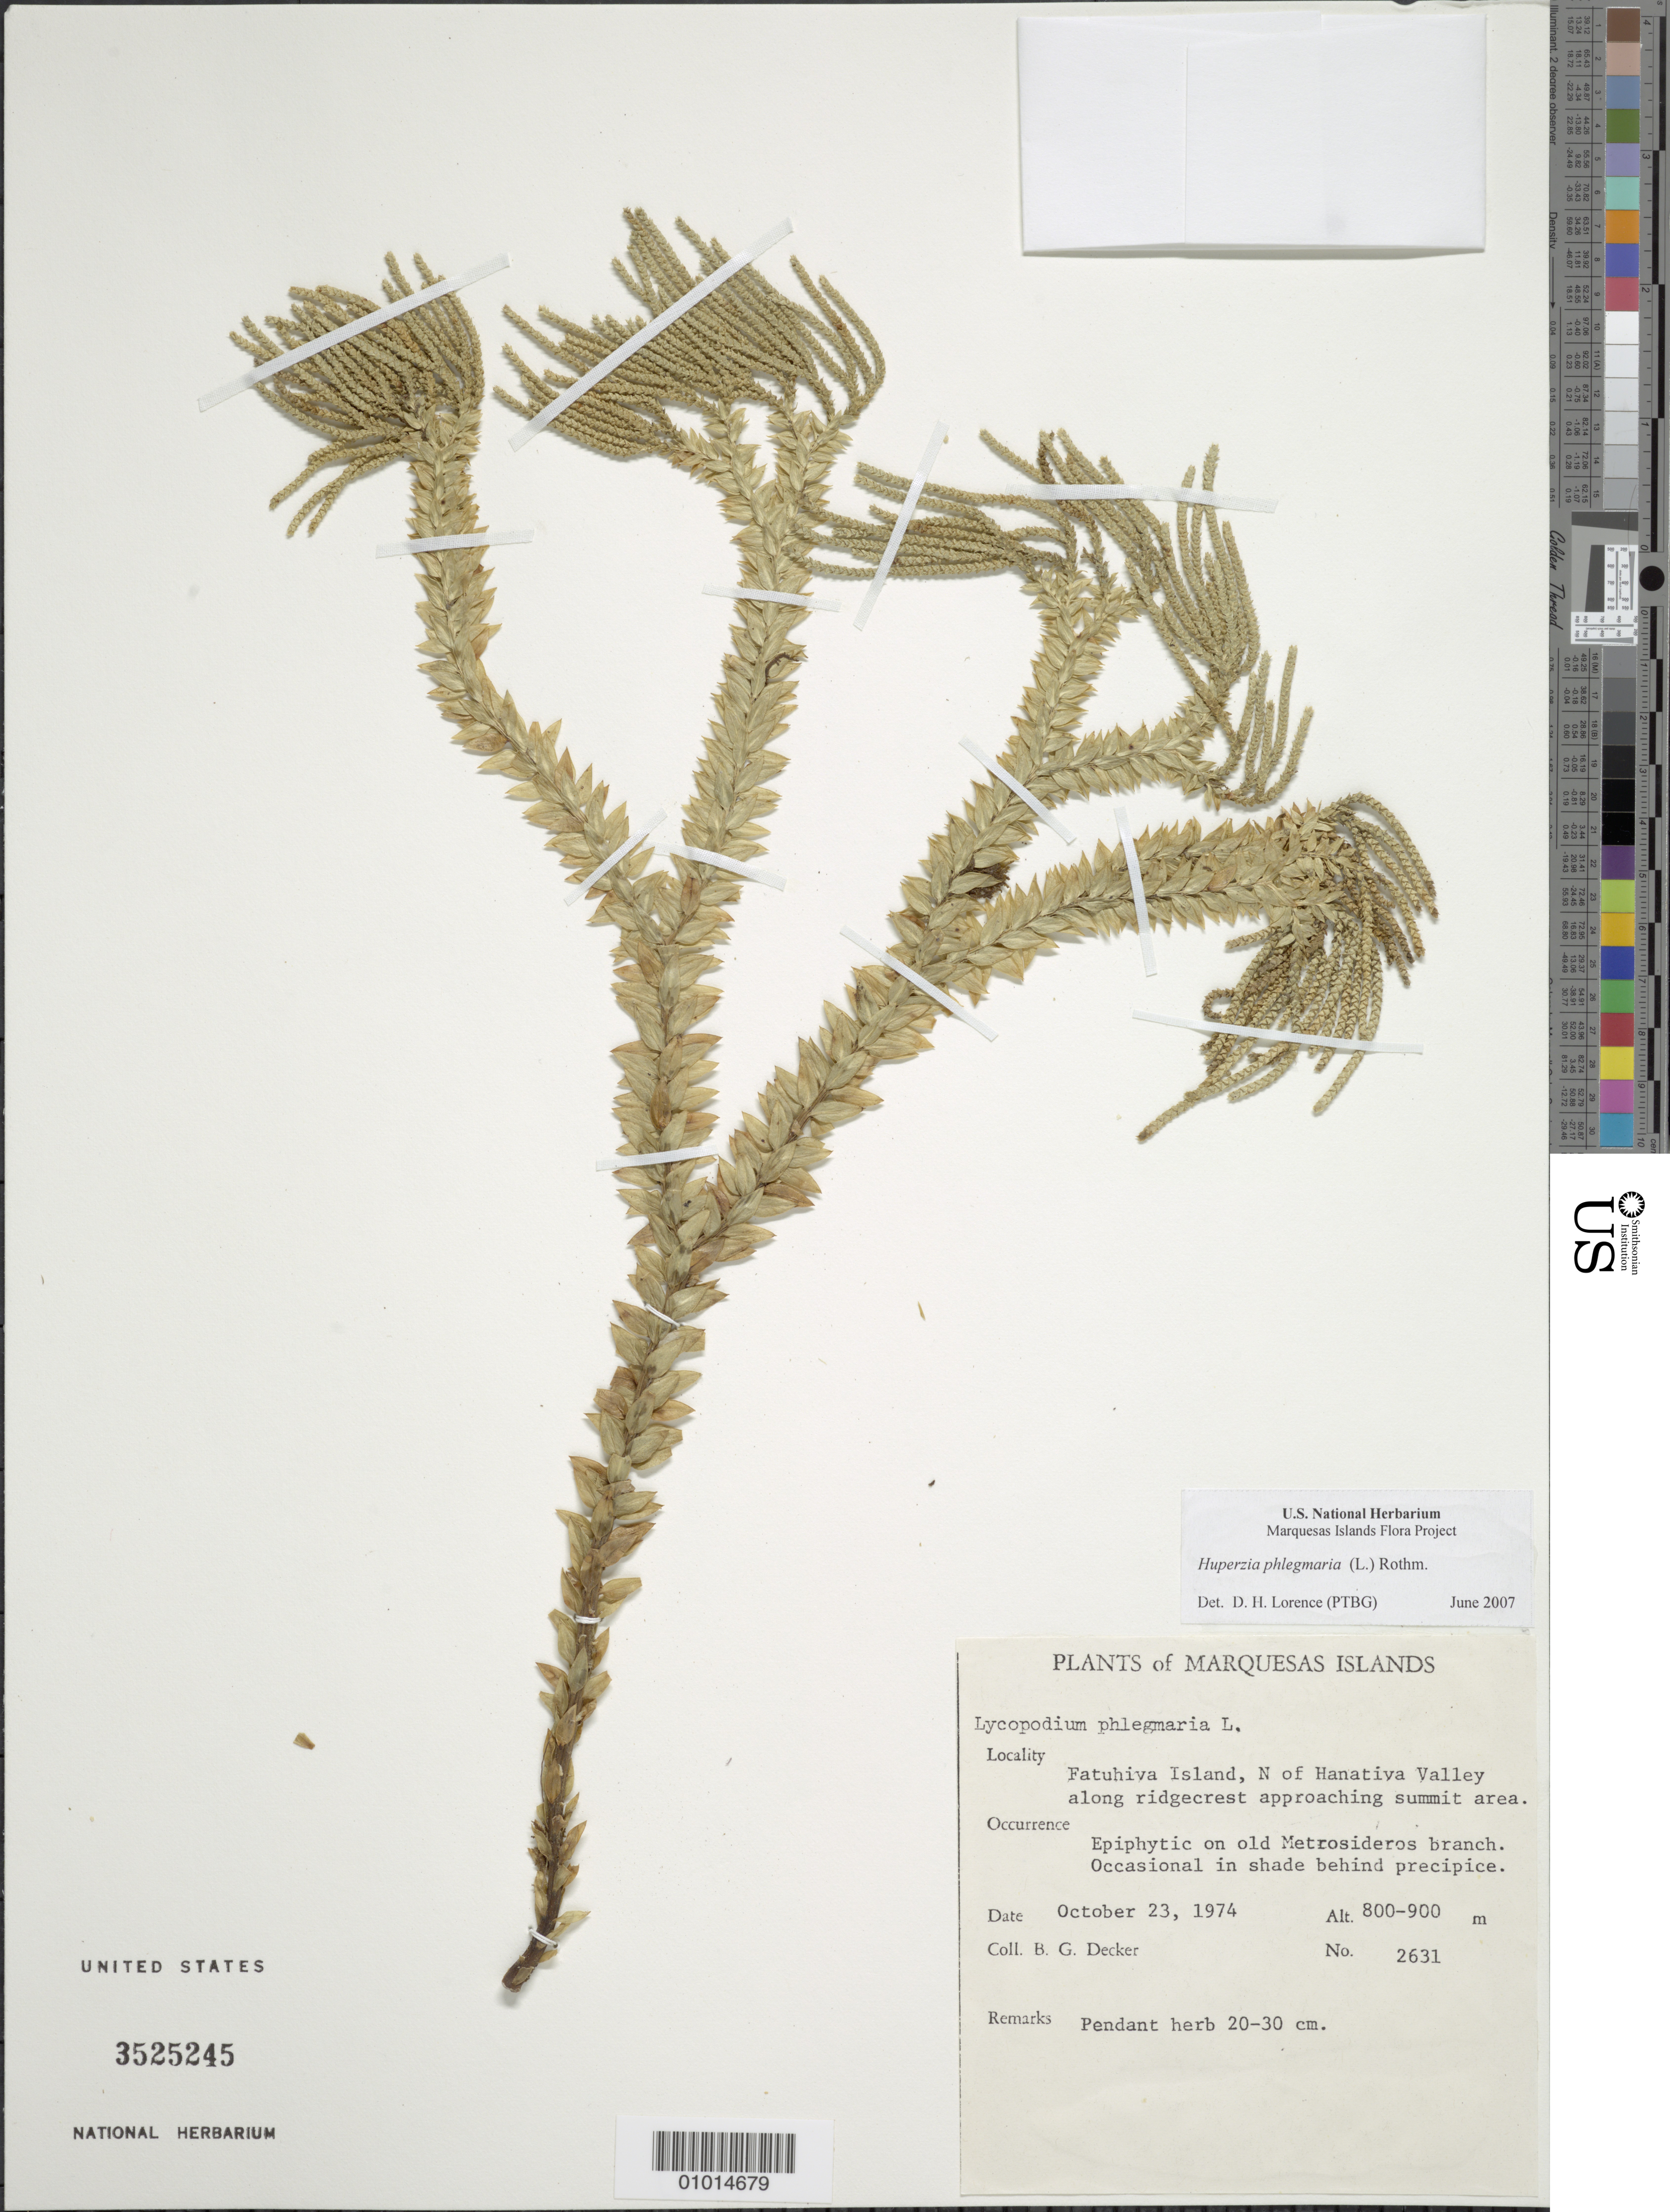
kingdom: Plantae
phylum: Tracheophyta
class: Lycopodiopsida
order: Lycopodiales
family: Lycopodiaceae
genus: Phlegmariurus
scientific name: Phlegmariurus australis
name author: (Willd.) A. R. Field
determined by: Wagner, W. L., (BOT), Smithsonian Institution - National Museum of Natural History (UNITED STATES)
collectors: B. G. Decker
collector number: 2631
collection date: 1974-10-23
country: French Polynesia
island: Fatu Hiva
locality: N. of Hanativa Valley along ridgecrest approaching summit area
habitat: Epiphytic on old Metrosideros branch. Occasional in shade behind precipice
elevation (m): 800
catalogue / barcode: US 3525245